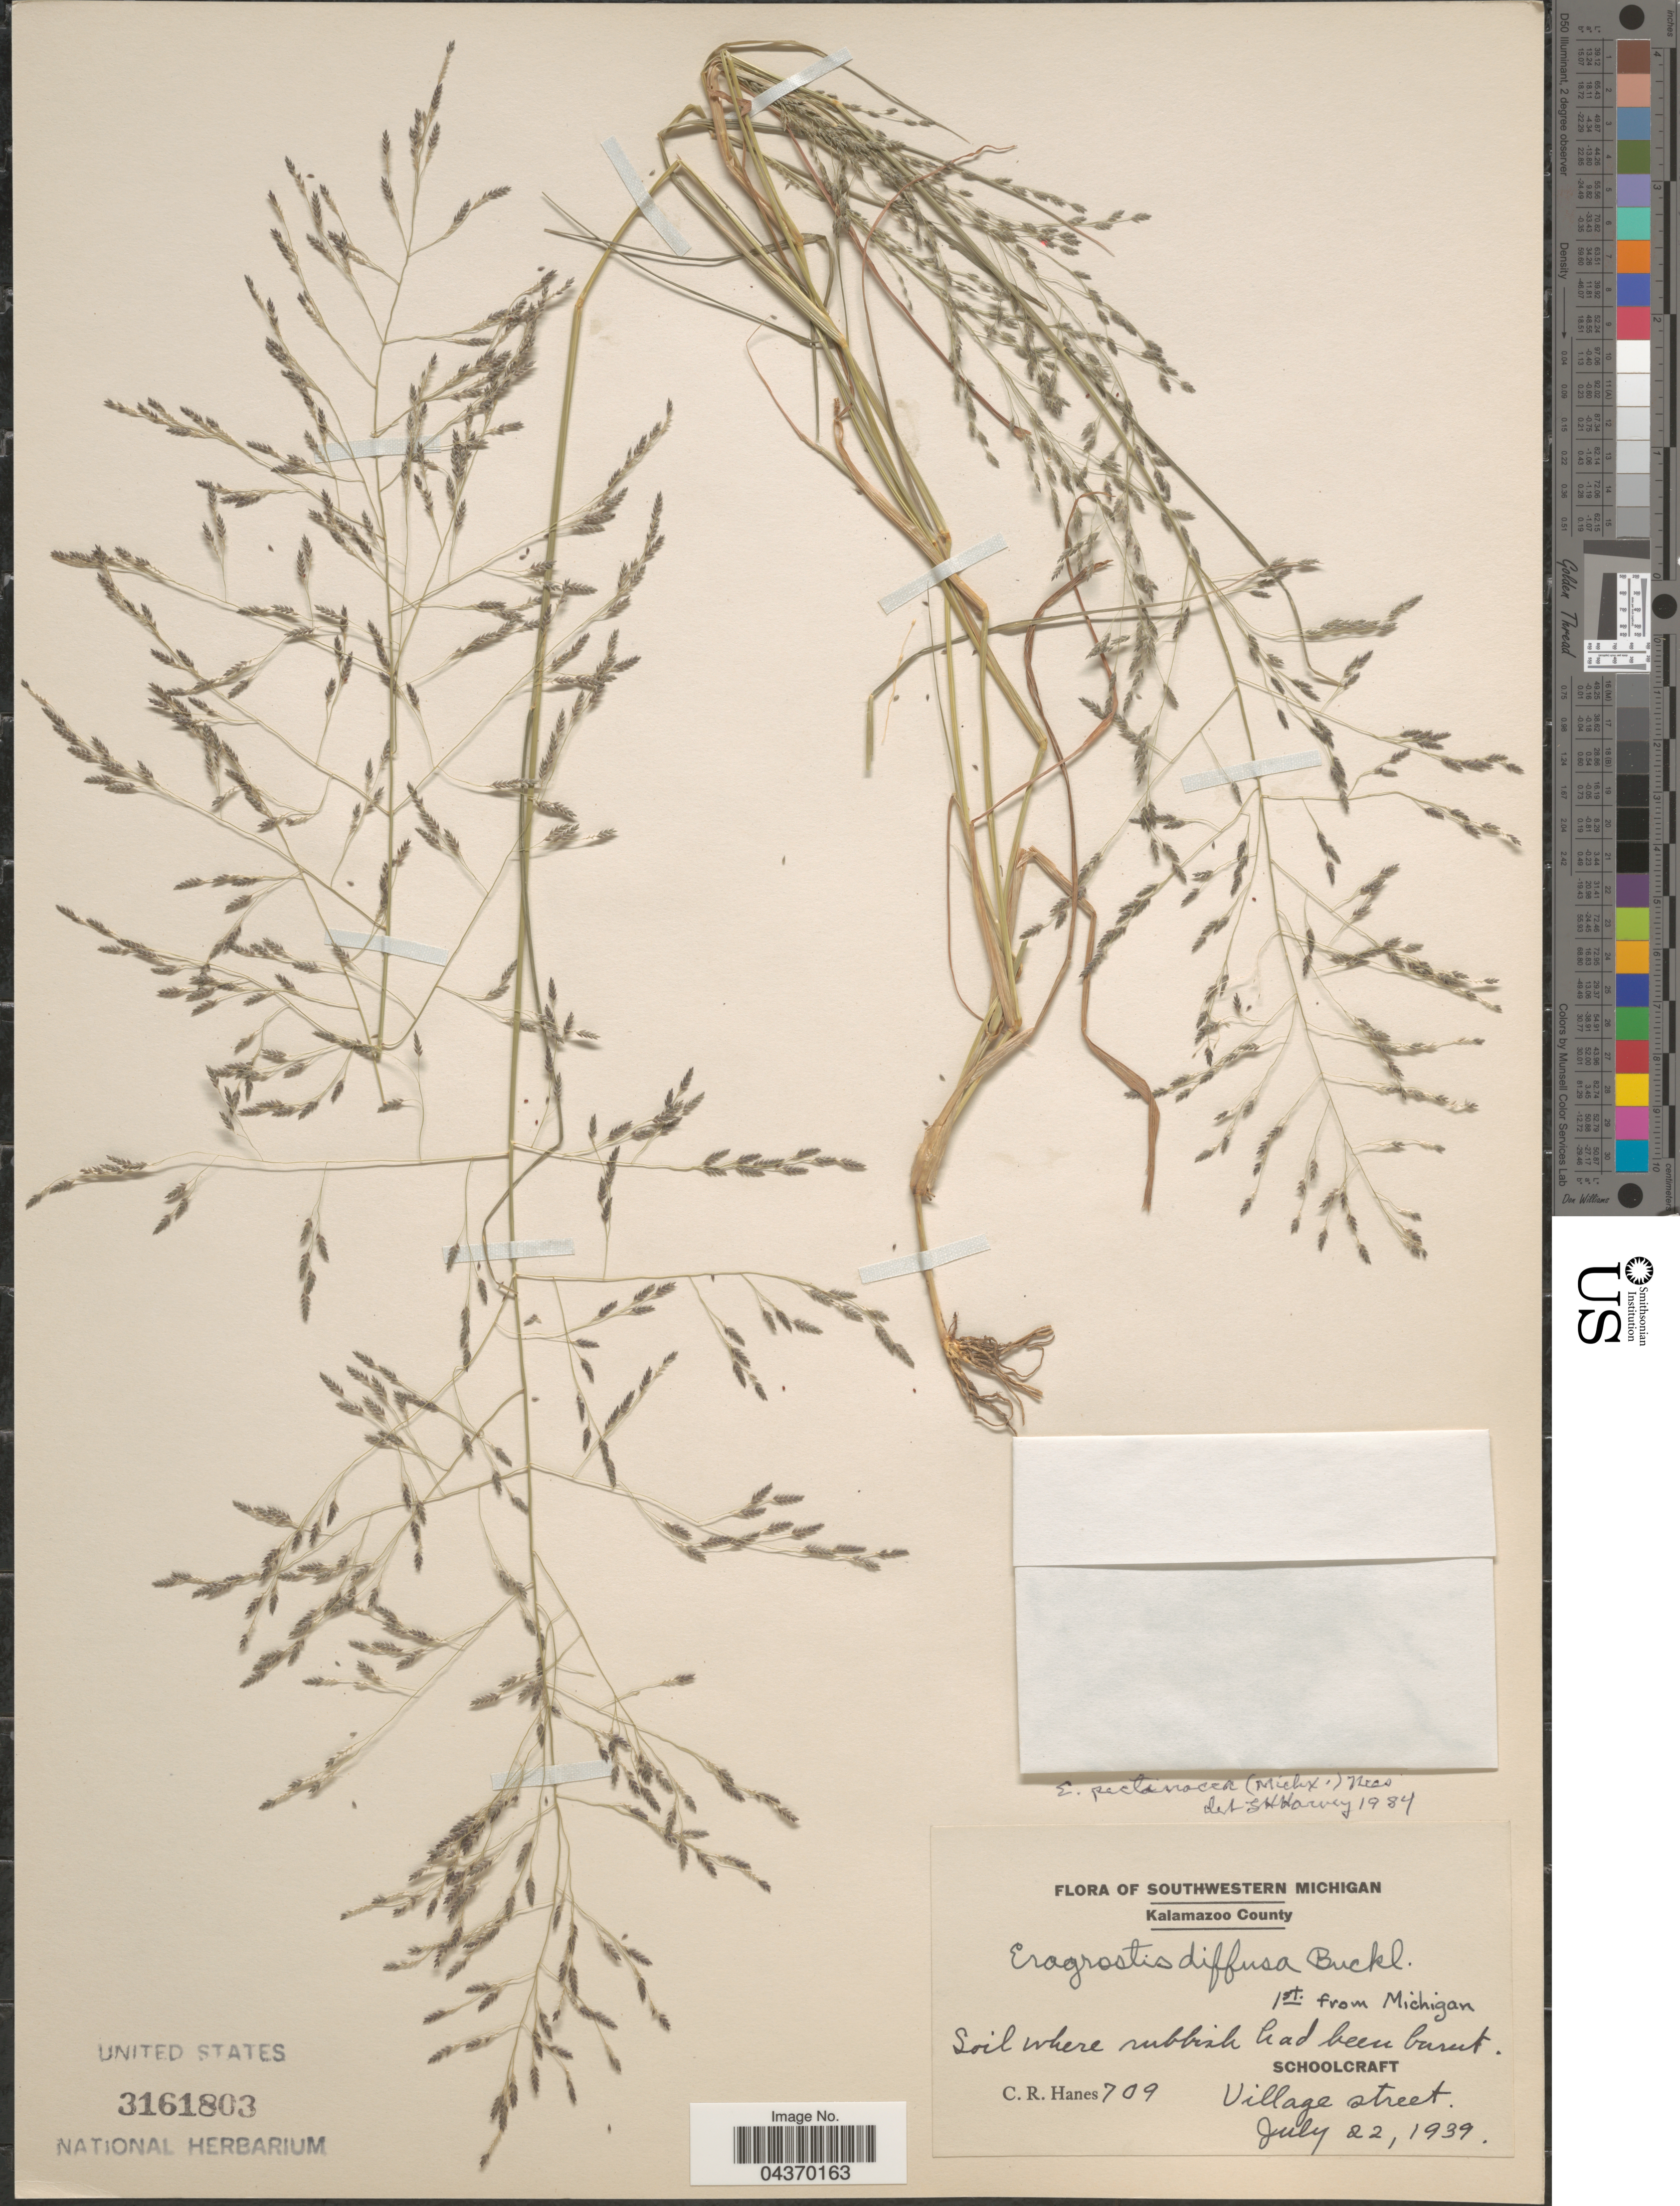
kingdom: Plantae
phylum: Tracheophyta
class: Liliopsida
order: Poales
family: Poaceae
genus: Eragrostis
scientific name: Eragrostis pectinacea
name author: (Michx.) Nees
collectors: C. Hanes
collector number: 709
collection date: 1939-07-22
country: United States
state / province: Michigan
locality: Southwestern Michigan. Kalamazoo County. Schoolcraft. Village street.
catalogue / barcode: US 3161803